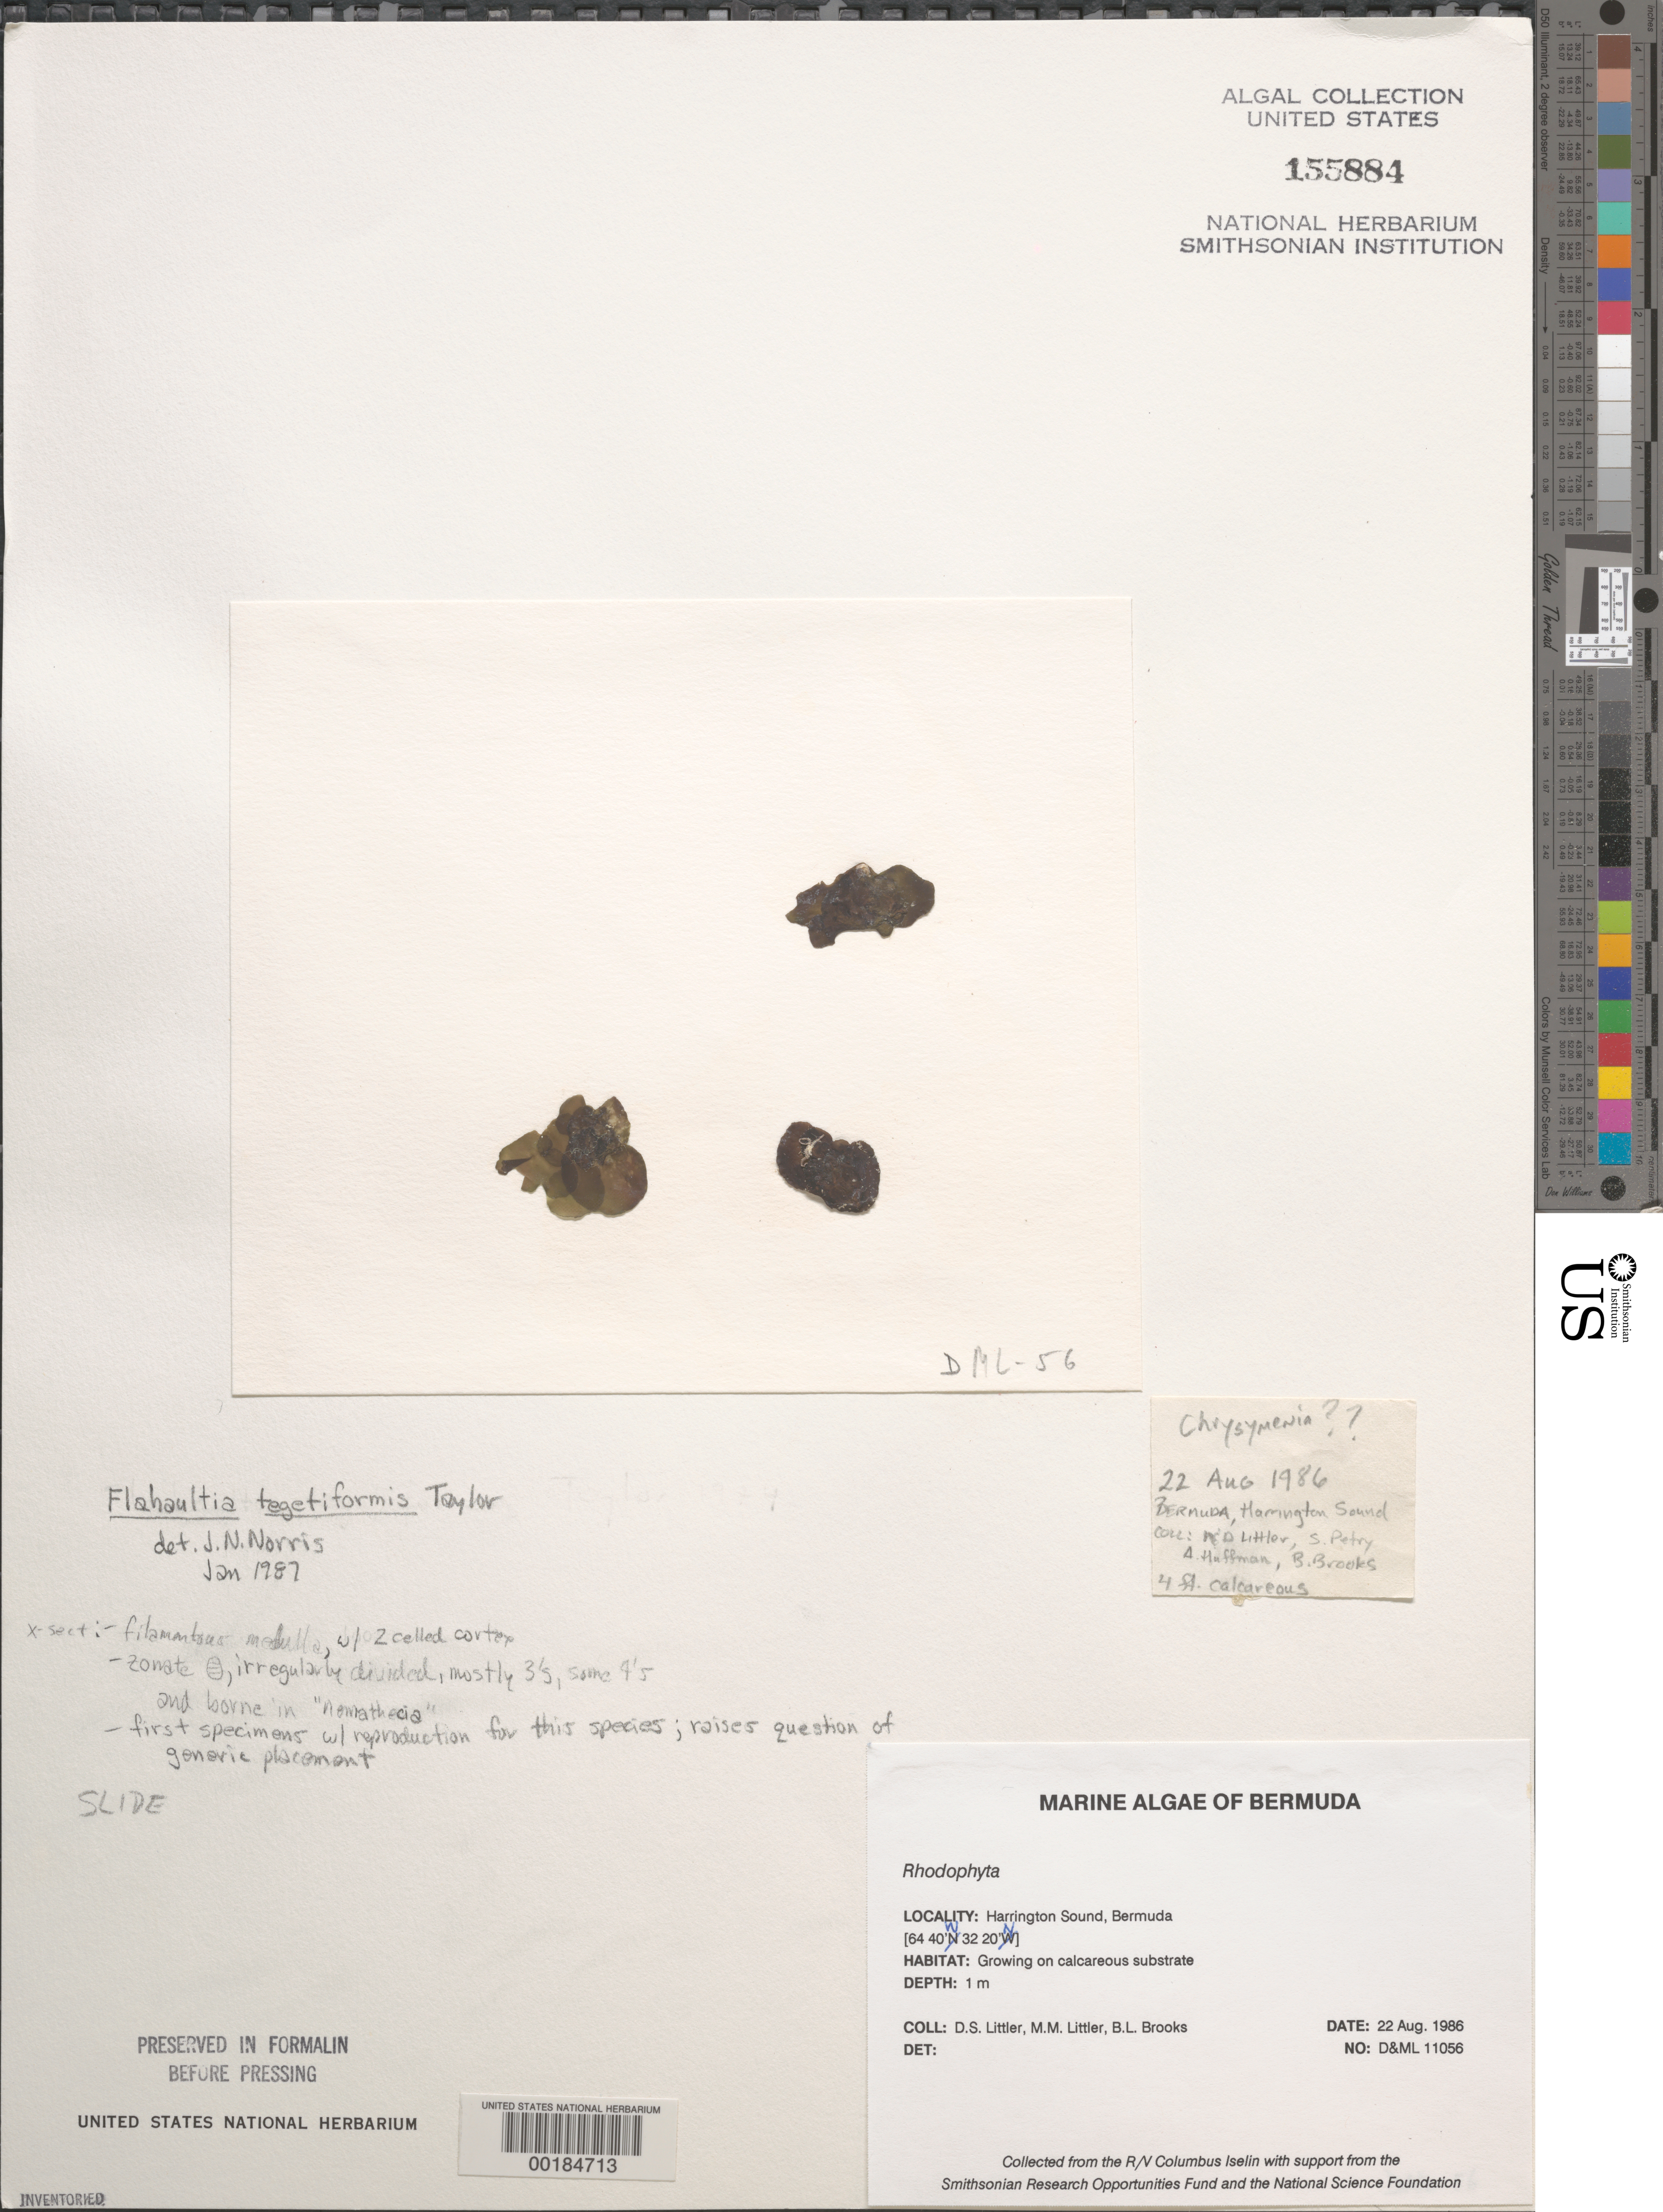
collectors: D. S. Littler, M. M. Littler & B. Brooks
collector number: D&ML 11056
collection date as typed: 22 Aug 1986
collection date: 1986-08-22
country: Bermuda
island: Bermuda Island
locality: Harrington Sound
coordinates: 32 20' N, 64 40' W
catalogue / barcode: US 155884